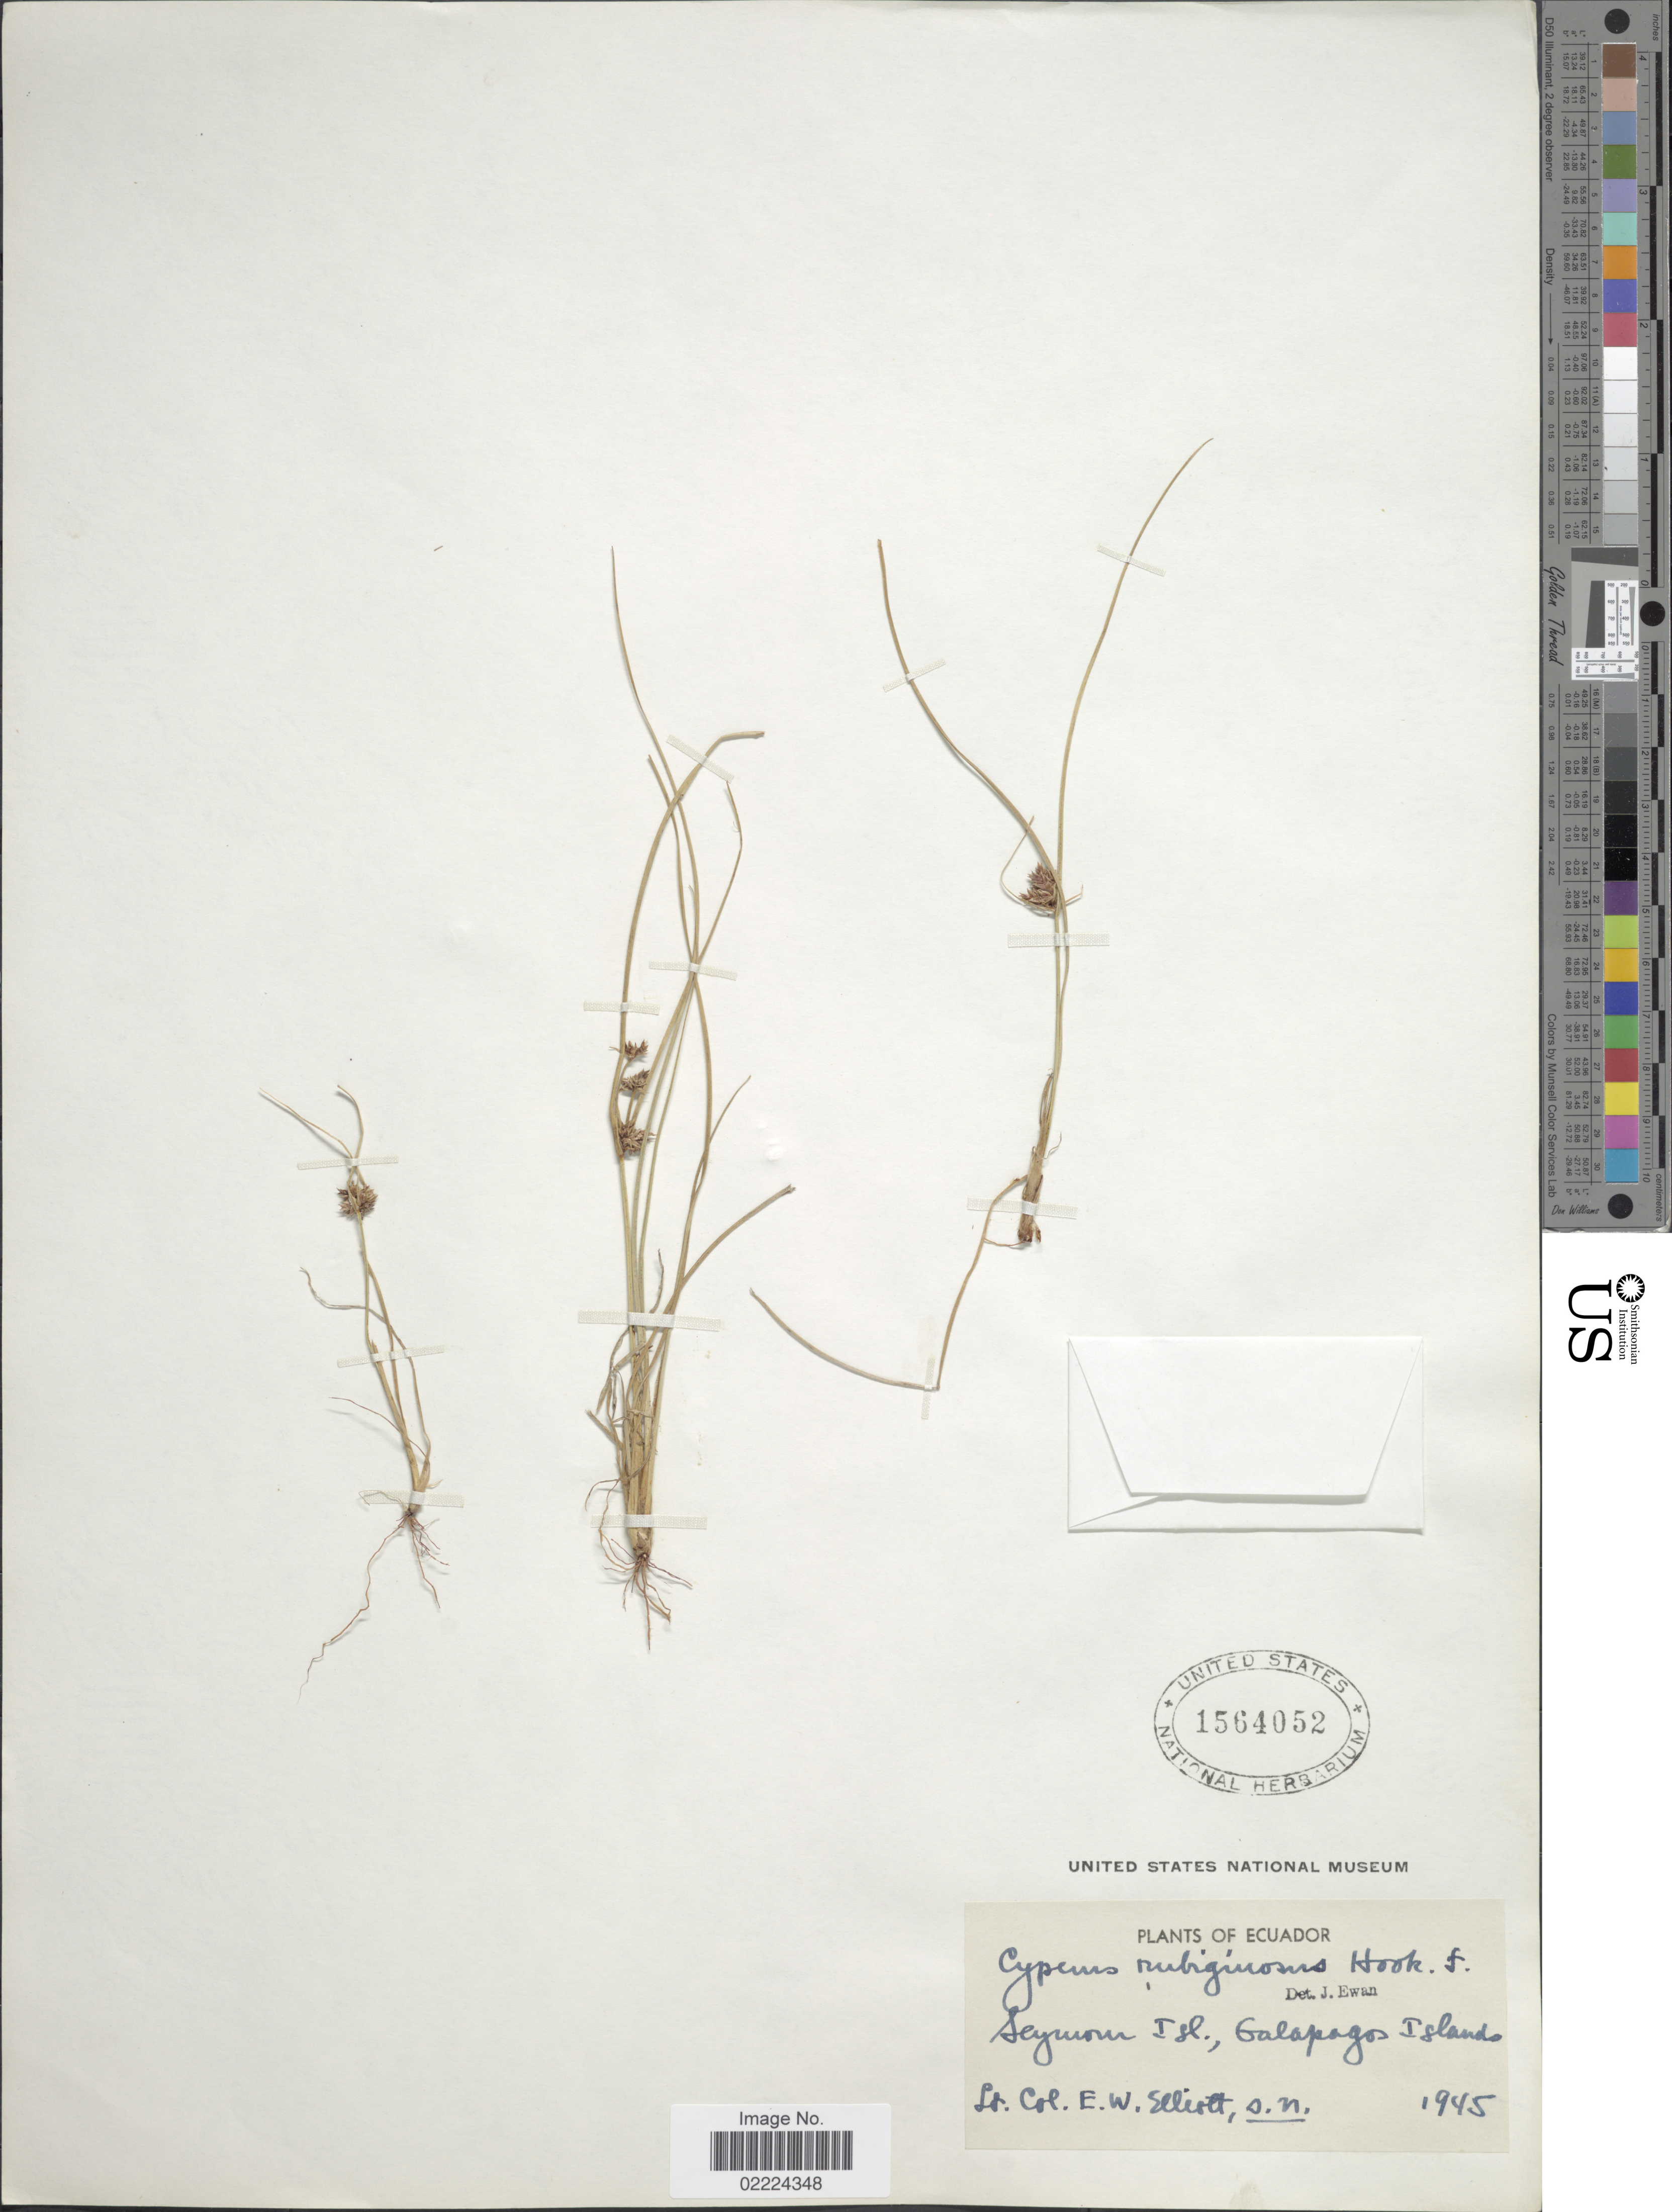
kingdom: Plantae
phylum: Tracheophyta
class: Liliopsida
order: Poales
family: Cyperaceae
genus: Cyperus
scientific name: Cyperus rubiginosus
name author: Hook. f.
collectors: E. Elliott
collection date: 1945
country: Ecuador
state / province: Colón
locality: Seymour Isl. Galapagos Islands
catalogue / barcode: US 1564052